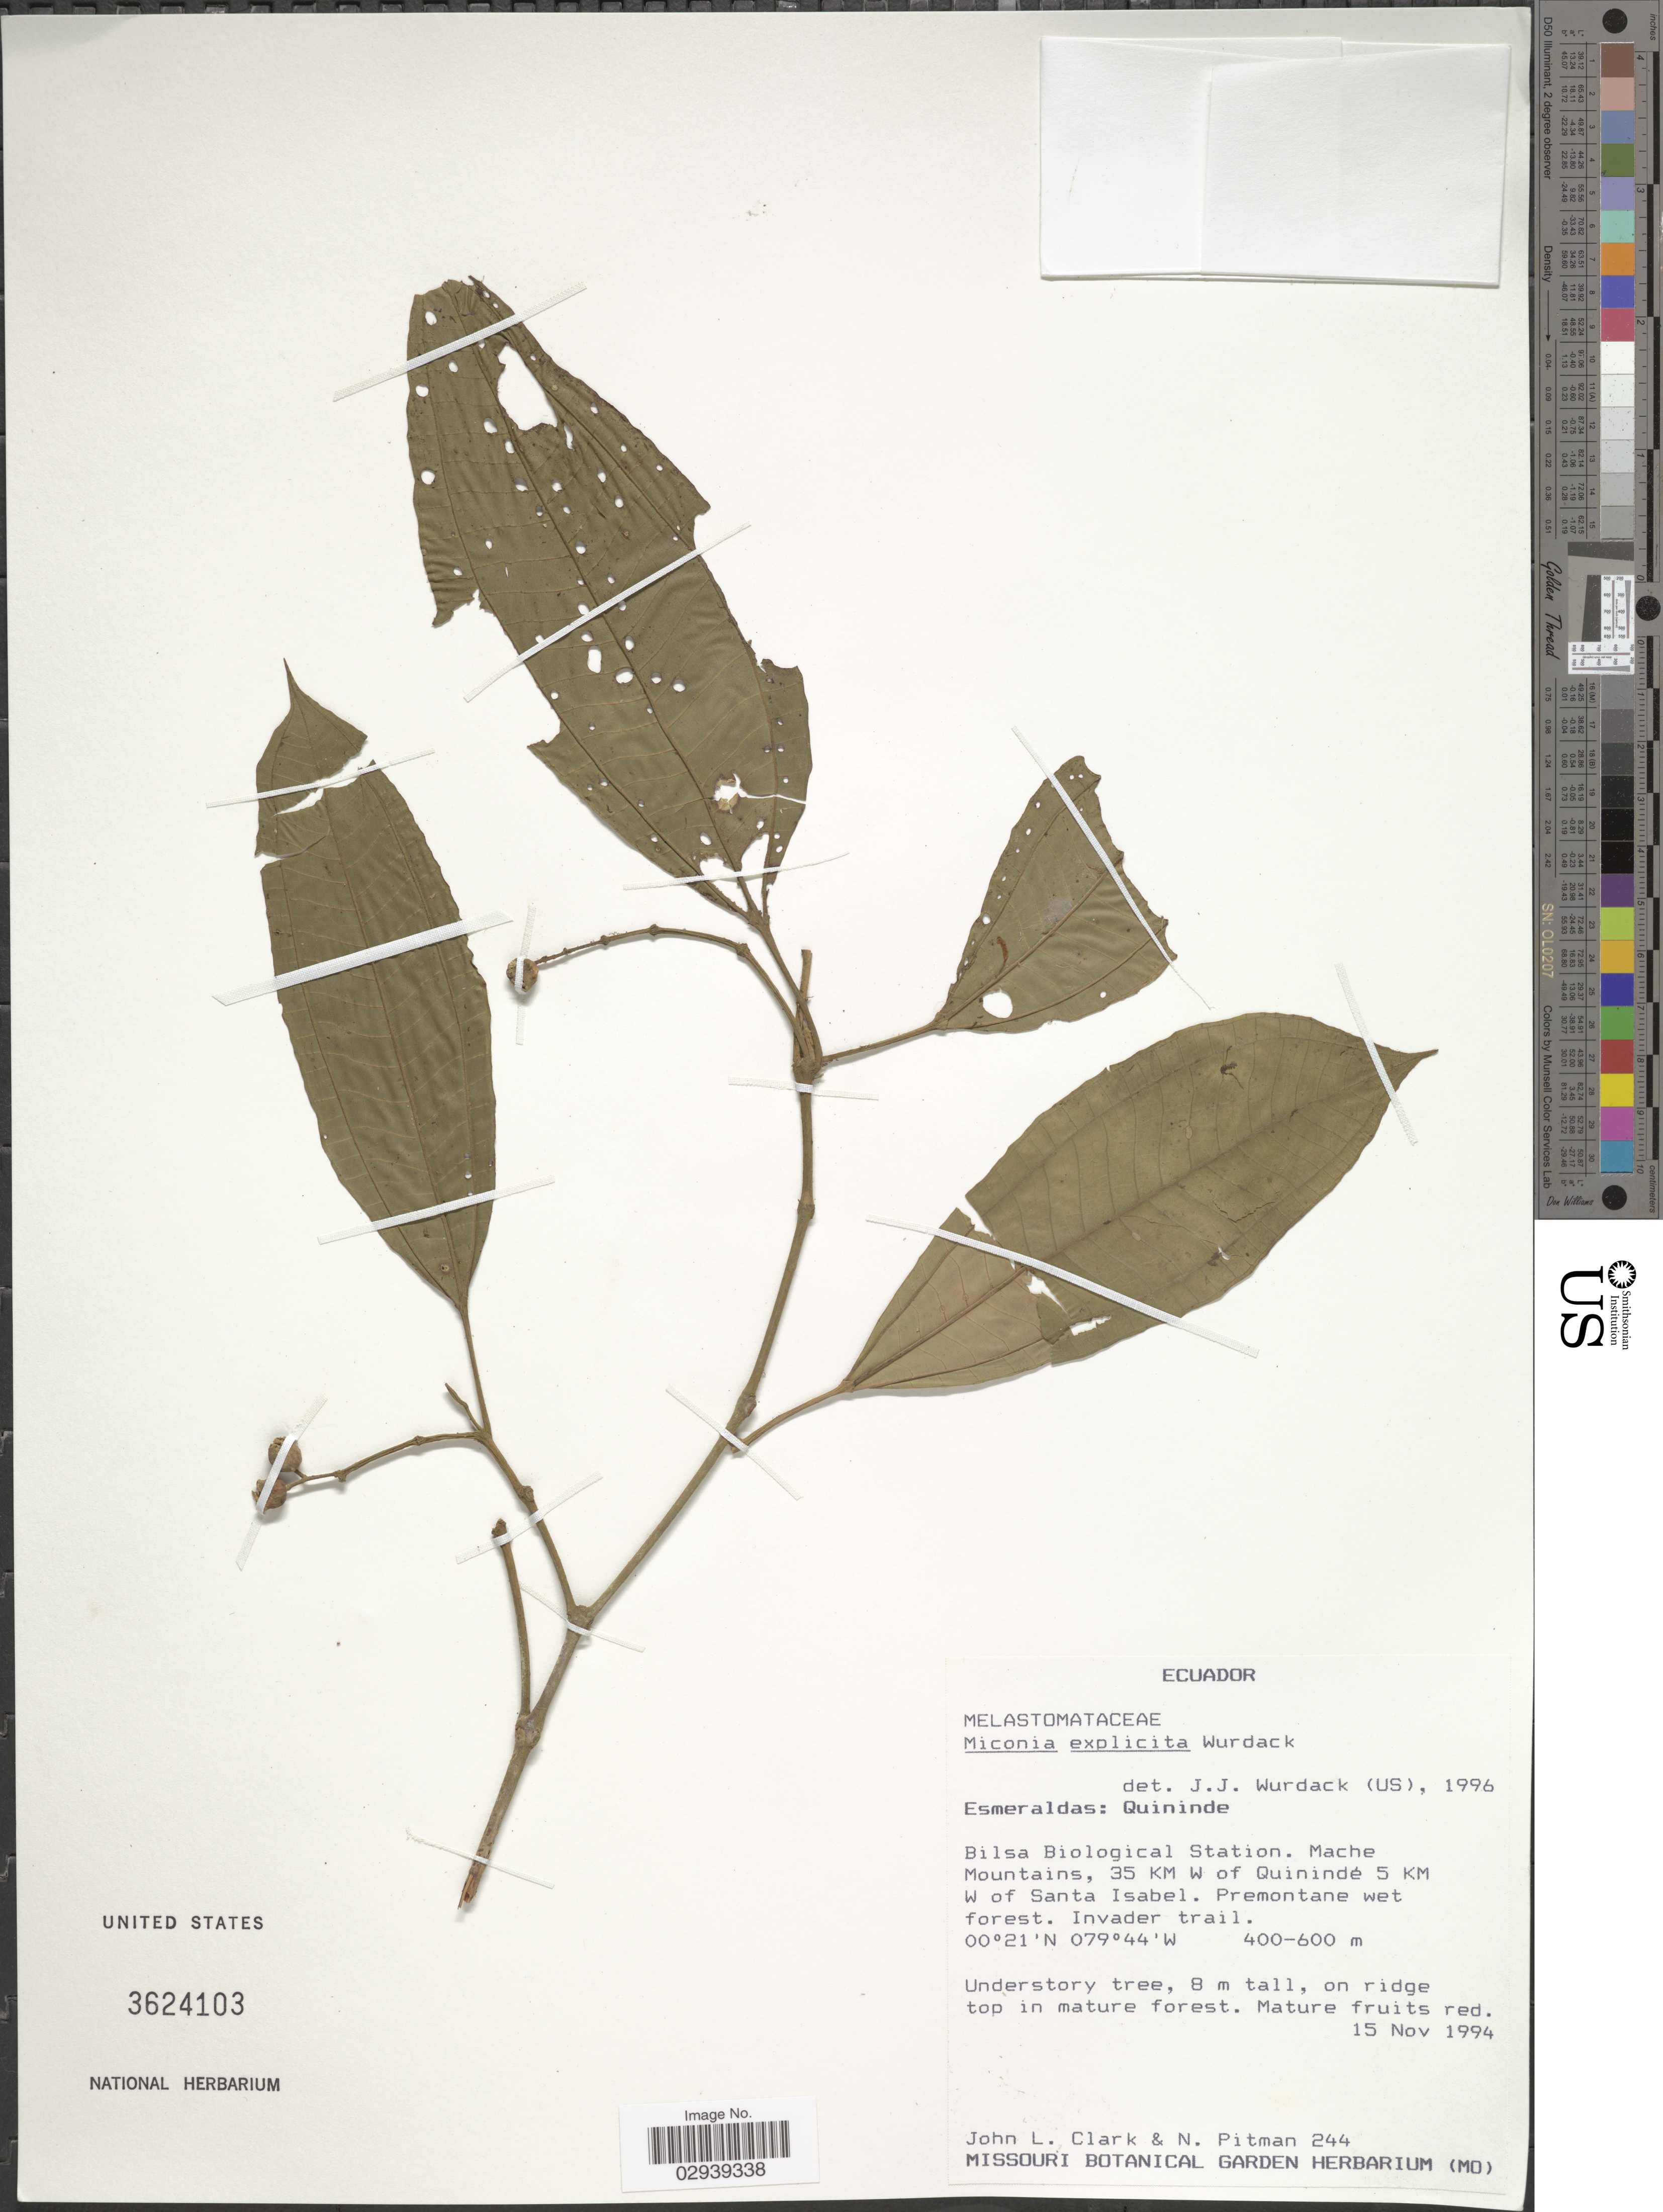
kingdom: Plantae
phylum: Tracheophyta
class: Magnoliopsida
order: Myrtales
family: Melastomataceae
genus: Miconia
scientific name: Miconia explicita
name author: Wurdack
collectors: J. L. Clark & N. Pitman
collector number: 244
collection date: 1994-11-15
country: Ecuador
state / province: Esmeraldas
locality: Quininde. Bilsa Biological Station. Mache Mountains, 35 KM W of Quinindé 5 KM W of Santa Isabel.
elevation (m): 400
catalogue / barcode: US 3624103